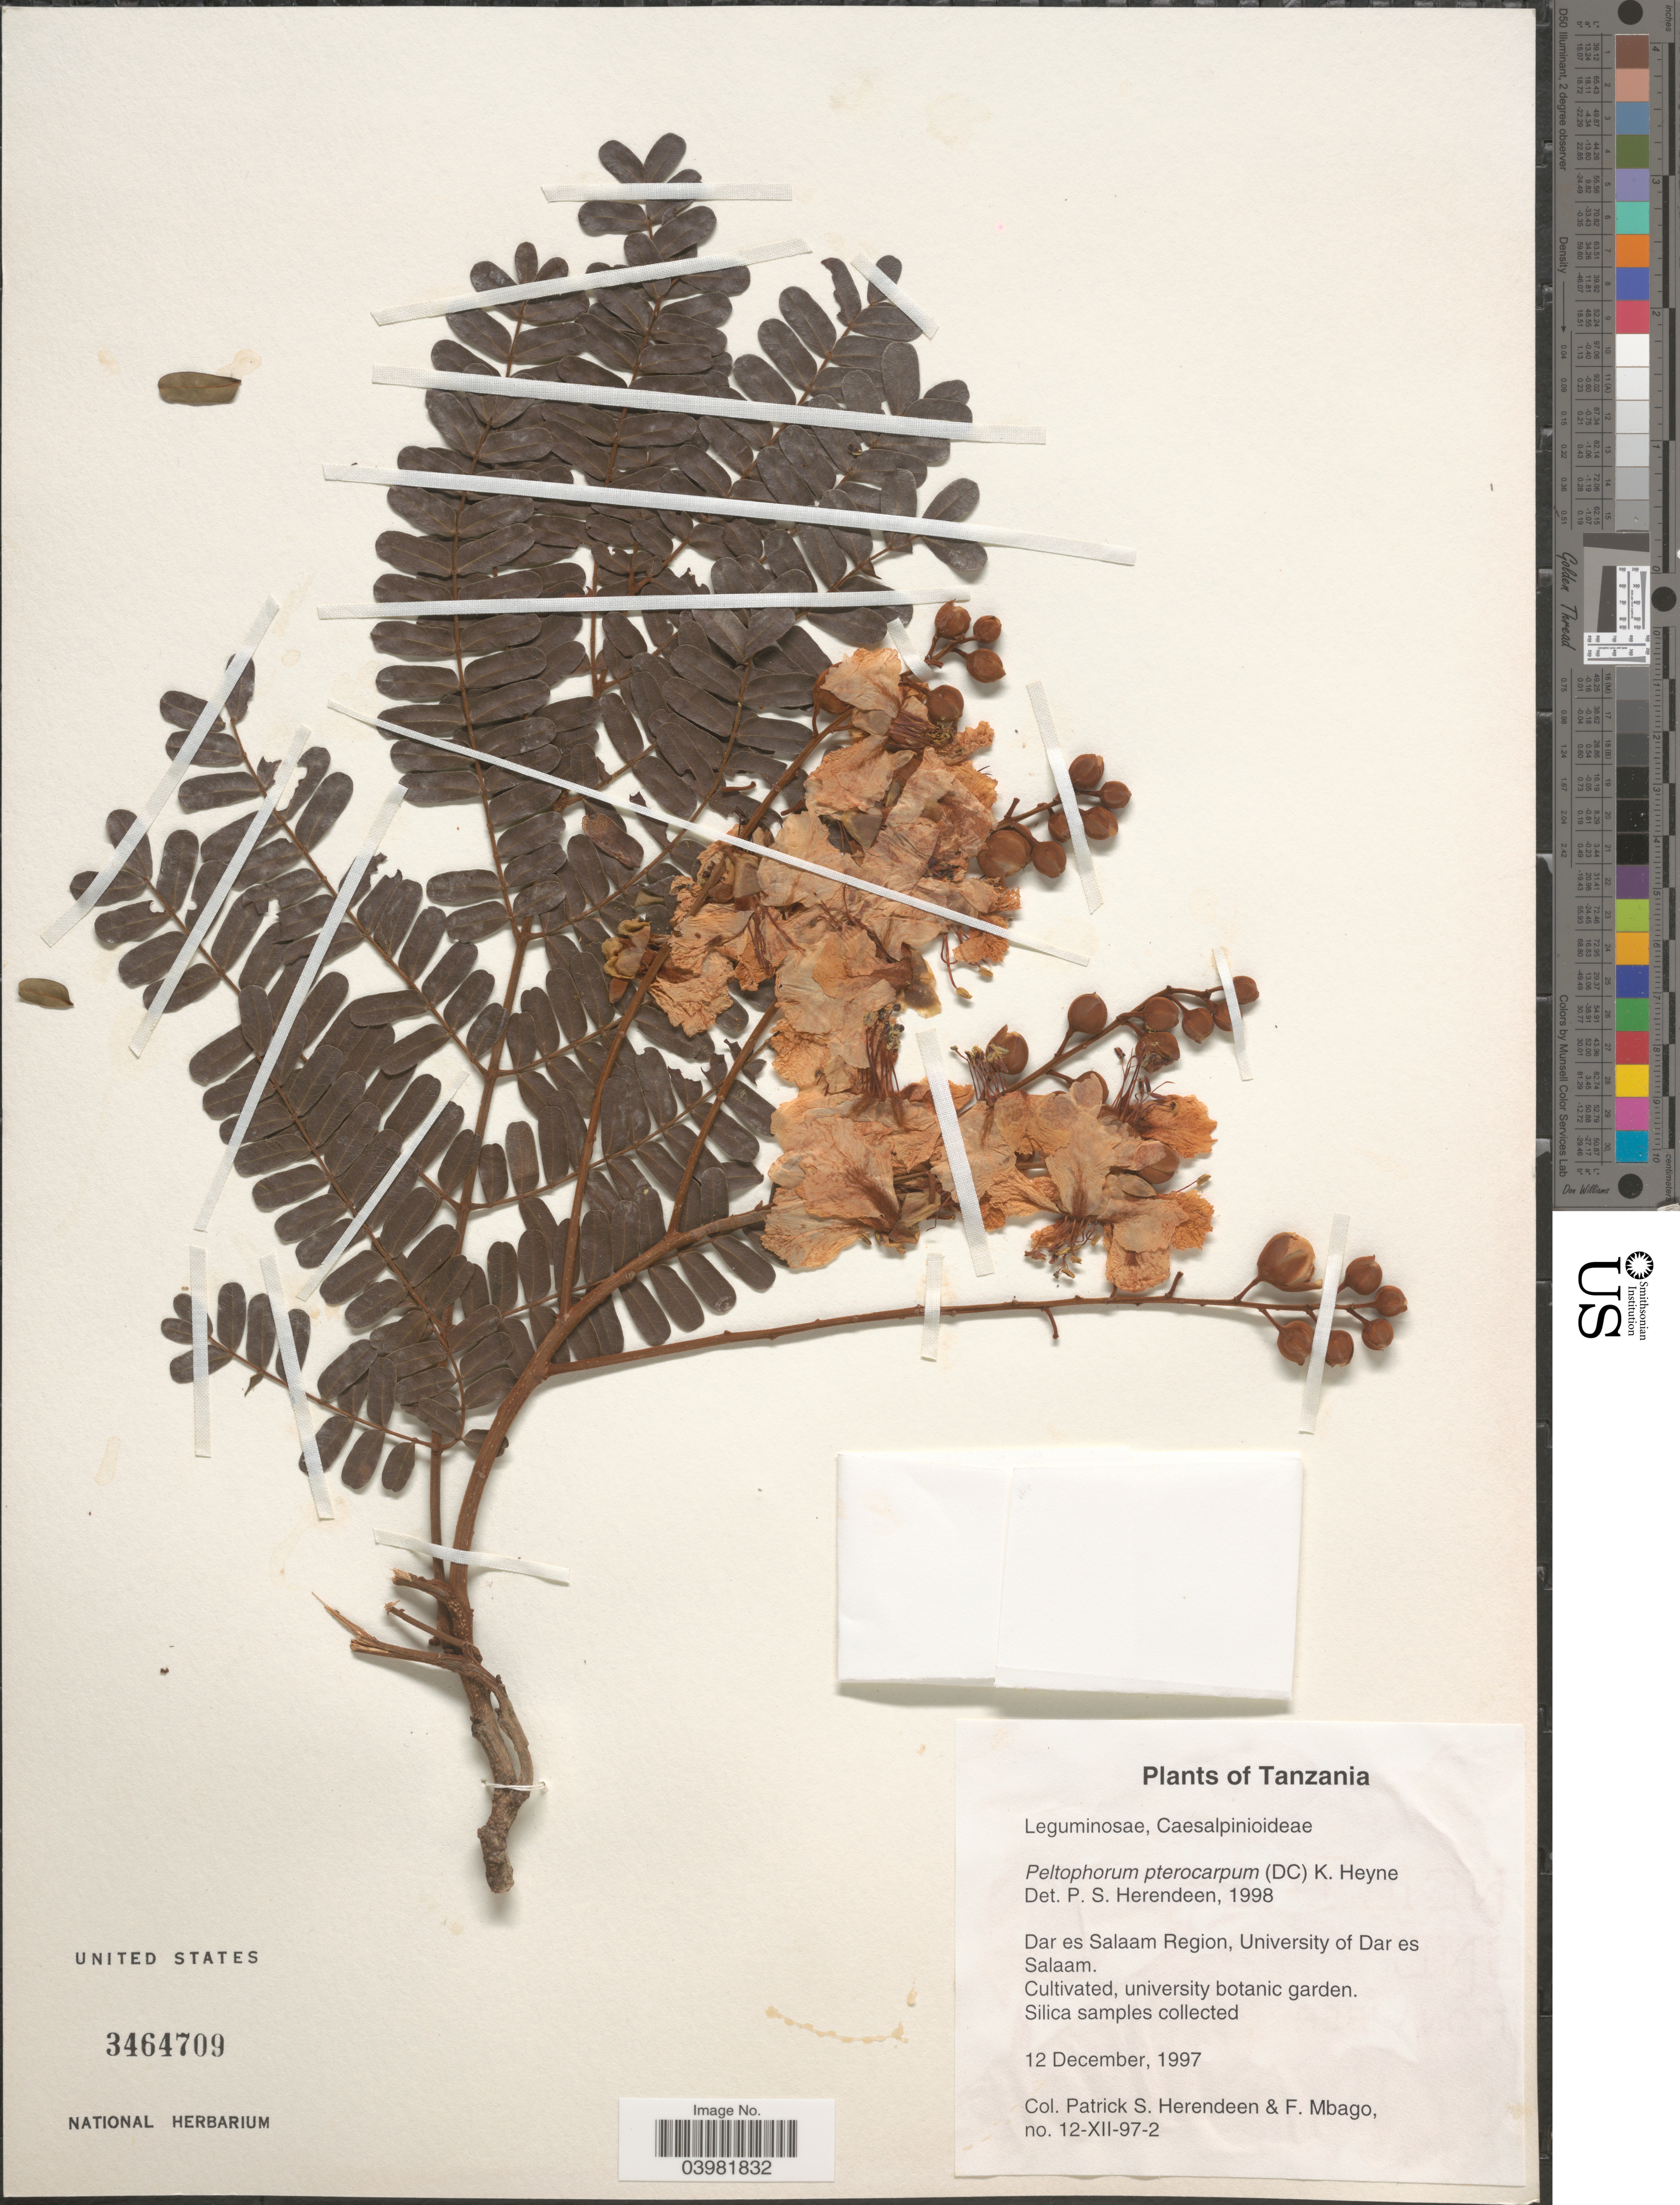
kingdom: Plantae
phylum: Tracheophyta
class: Magnoliopsida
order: Fabales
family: Fabaceae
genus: Peltophorum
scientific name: Peltophorum pterocarpum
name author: (DC.) Backer ex K. Heyne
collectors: P. S. Herendeen & F. Mbago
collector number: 12-XII-97-2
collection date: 1997-12-12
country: Tanzania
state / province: Dar es Salaam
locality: Dar es Salaam Region, University of Dar es Salaam. University botanic garden.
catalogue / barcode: US 3464709